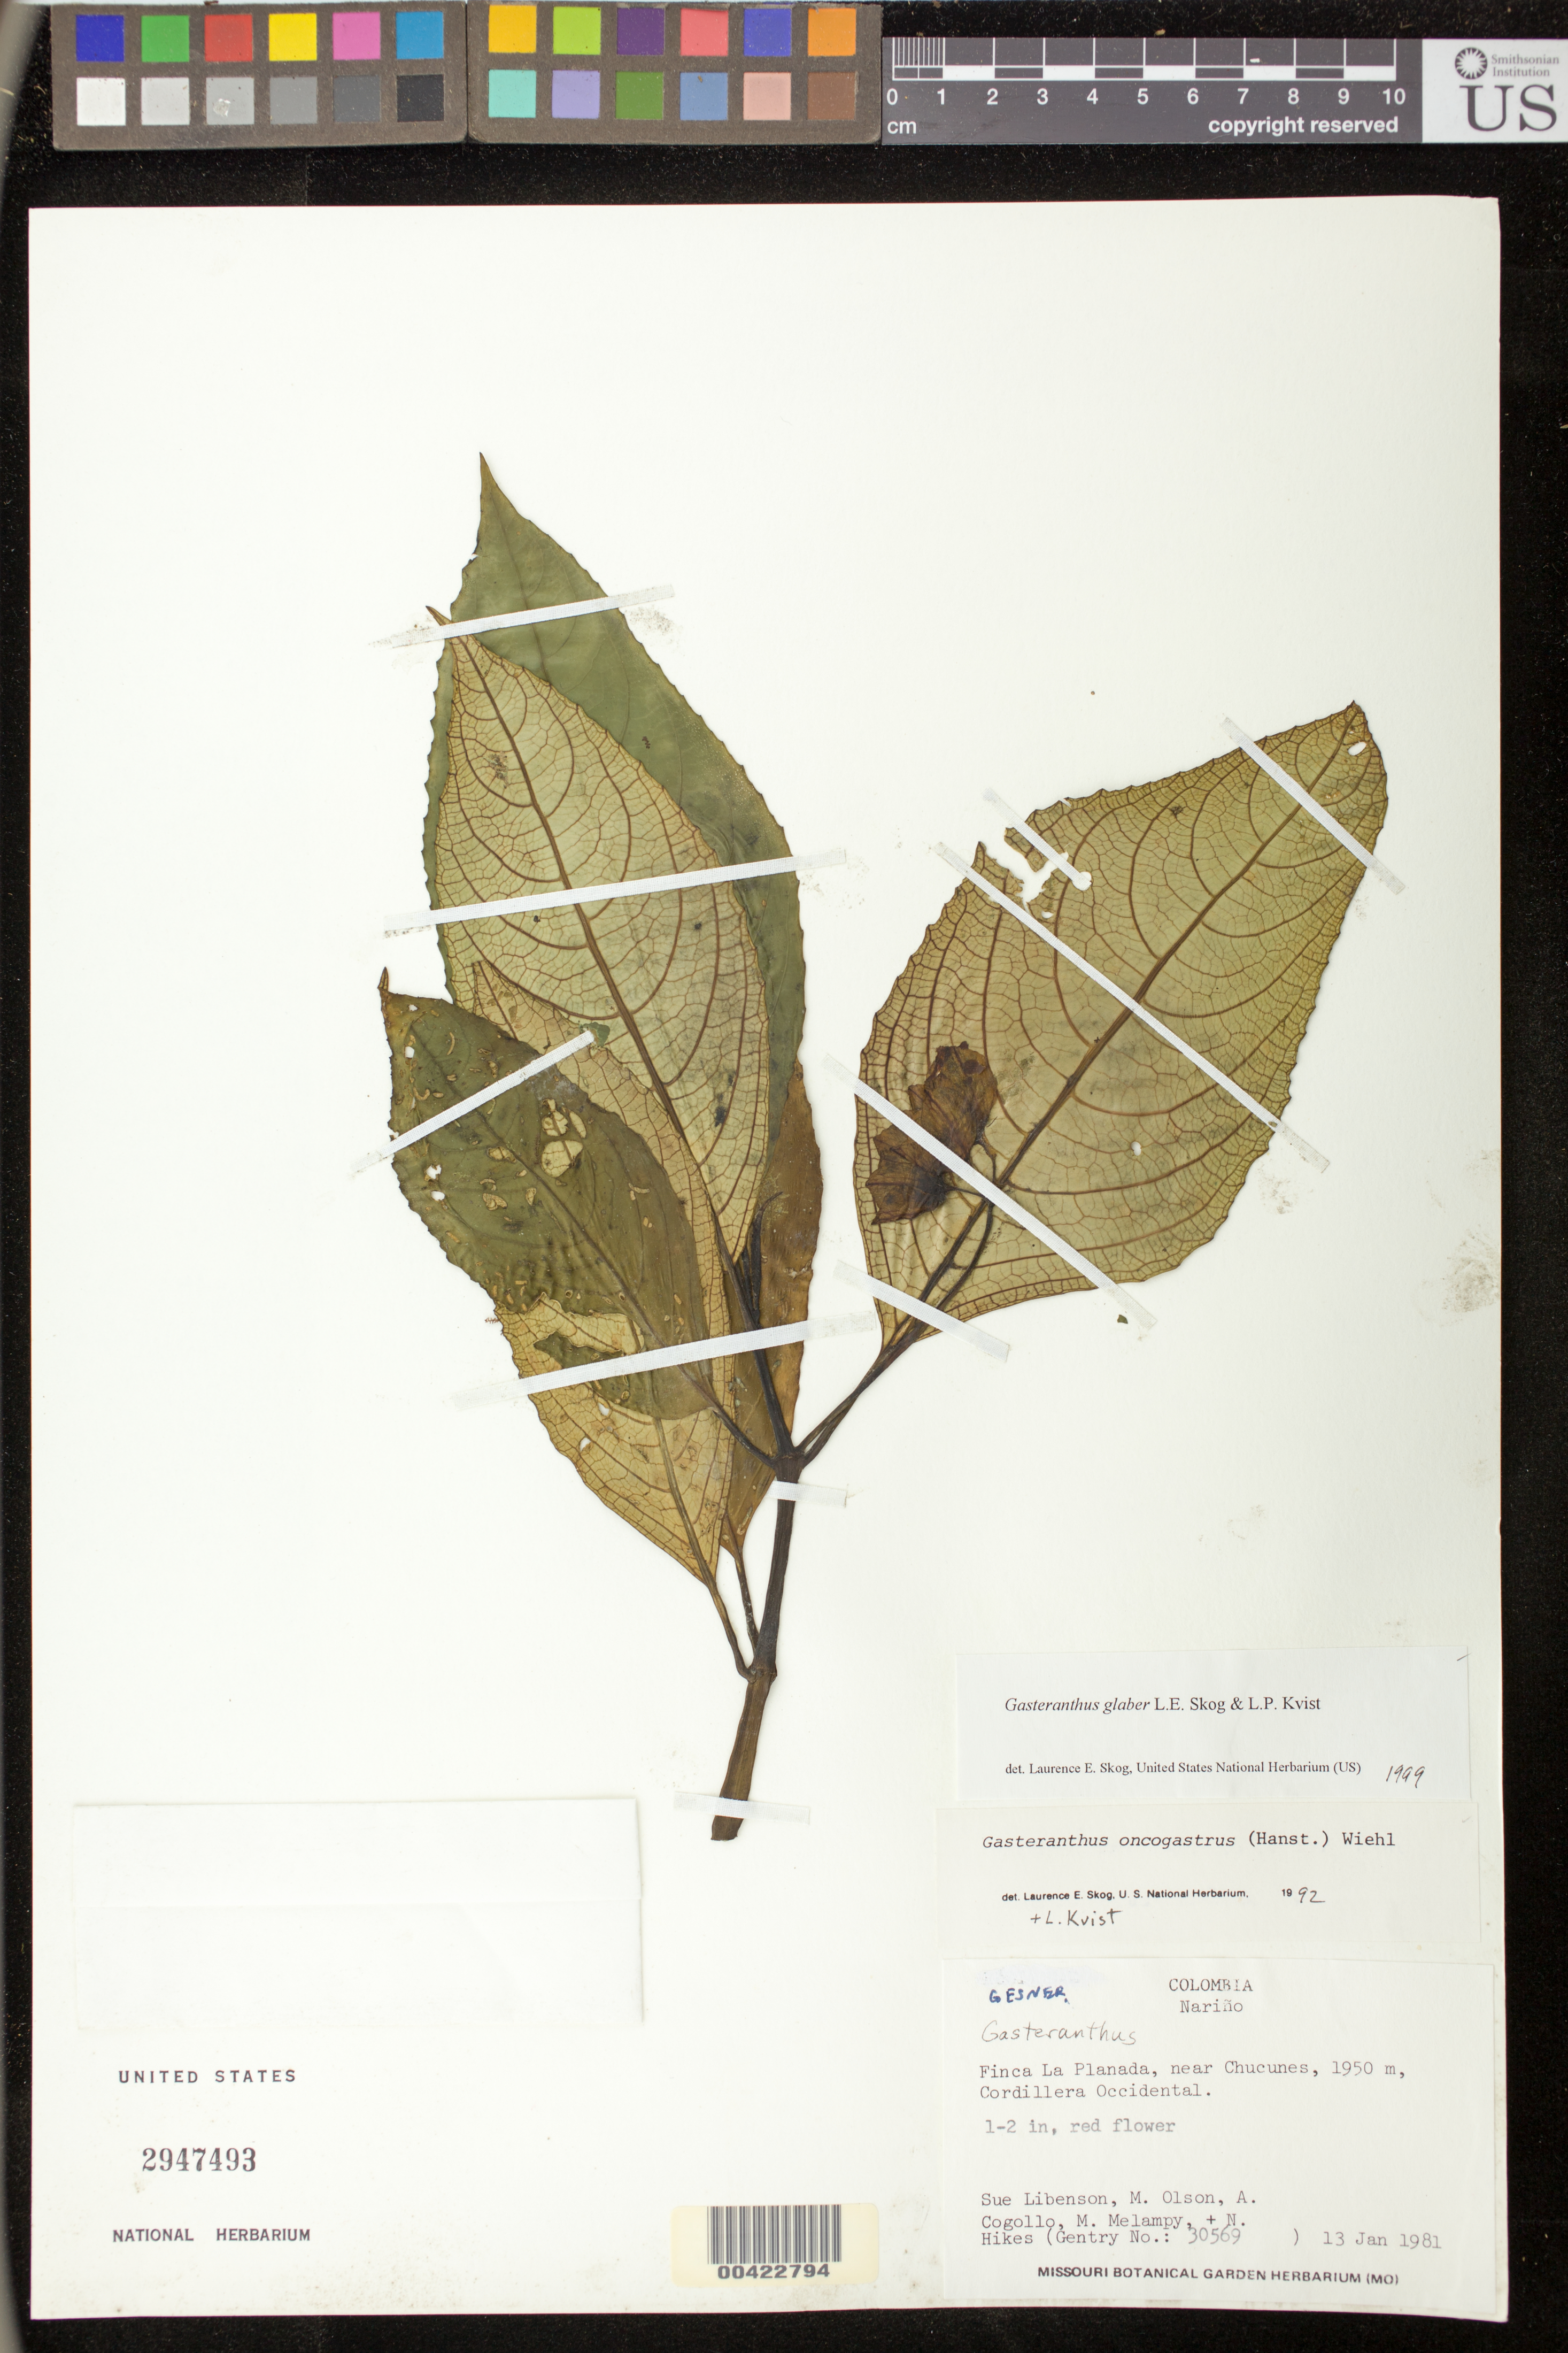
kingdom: Plantae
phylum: Tracheophyta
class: Magnoliopsida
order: Lamiales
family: Gesneriaceae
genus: Gasteranthus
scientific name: Gasteranthus glaber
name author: L.E. Skog & L.P. Kvist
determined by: Skog, Laurence E.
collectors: A. H. Gentry, S. Libenson, M. Olson, A. Cogollo, M. Melampy & N. Hikes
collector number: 30569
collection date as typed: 13 Jan 1981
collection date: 1981-01-13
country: Colombia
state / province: Nariño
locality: Finca La Planada, near Chucunes, Cordillera Occidental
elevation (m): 1950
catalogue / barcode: US 2947493-2